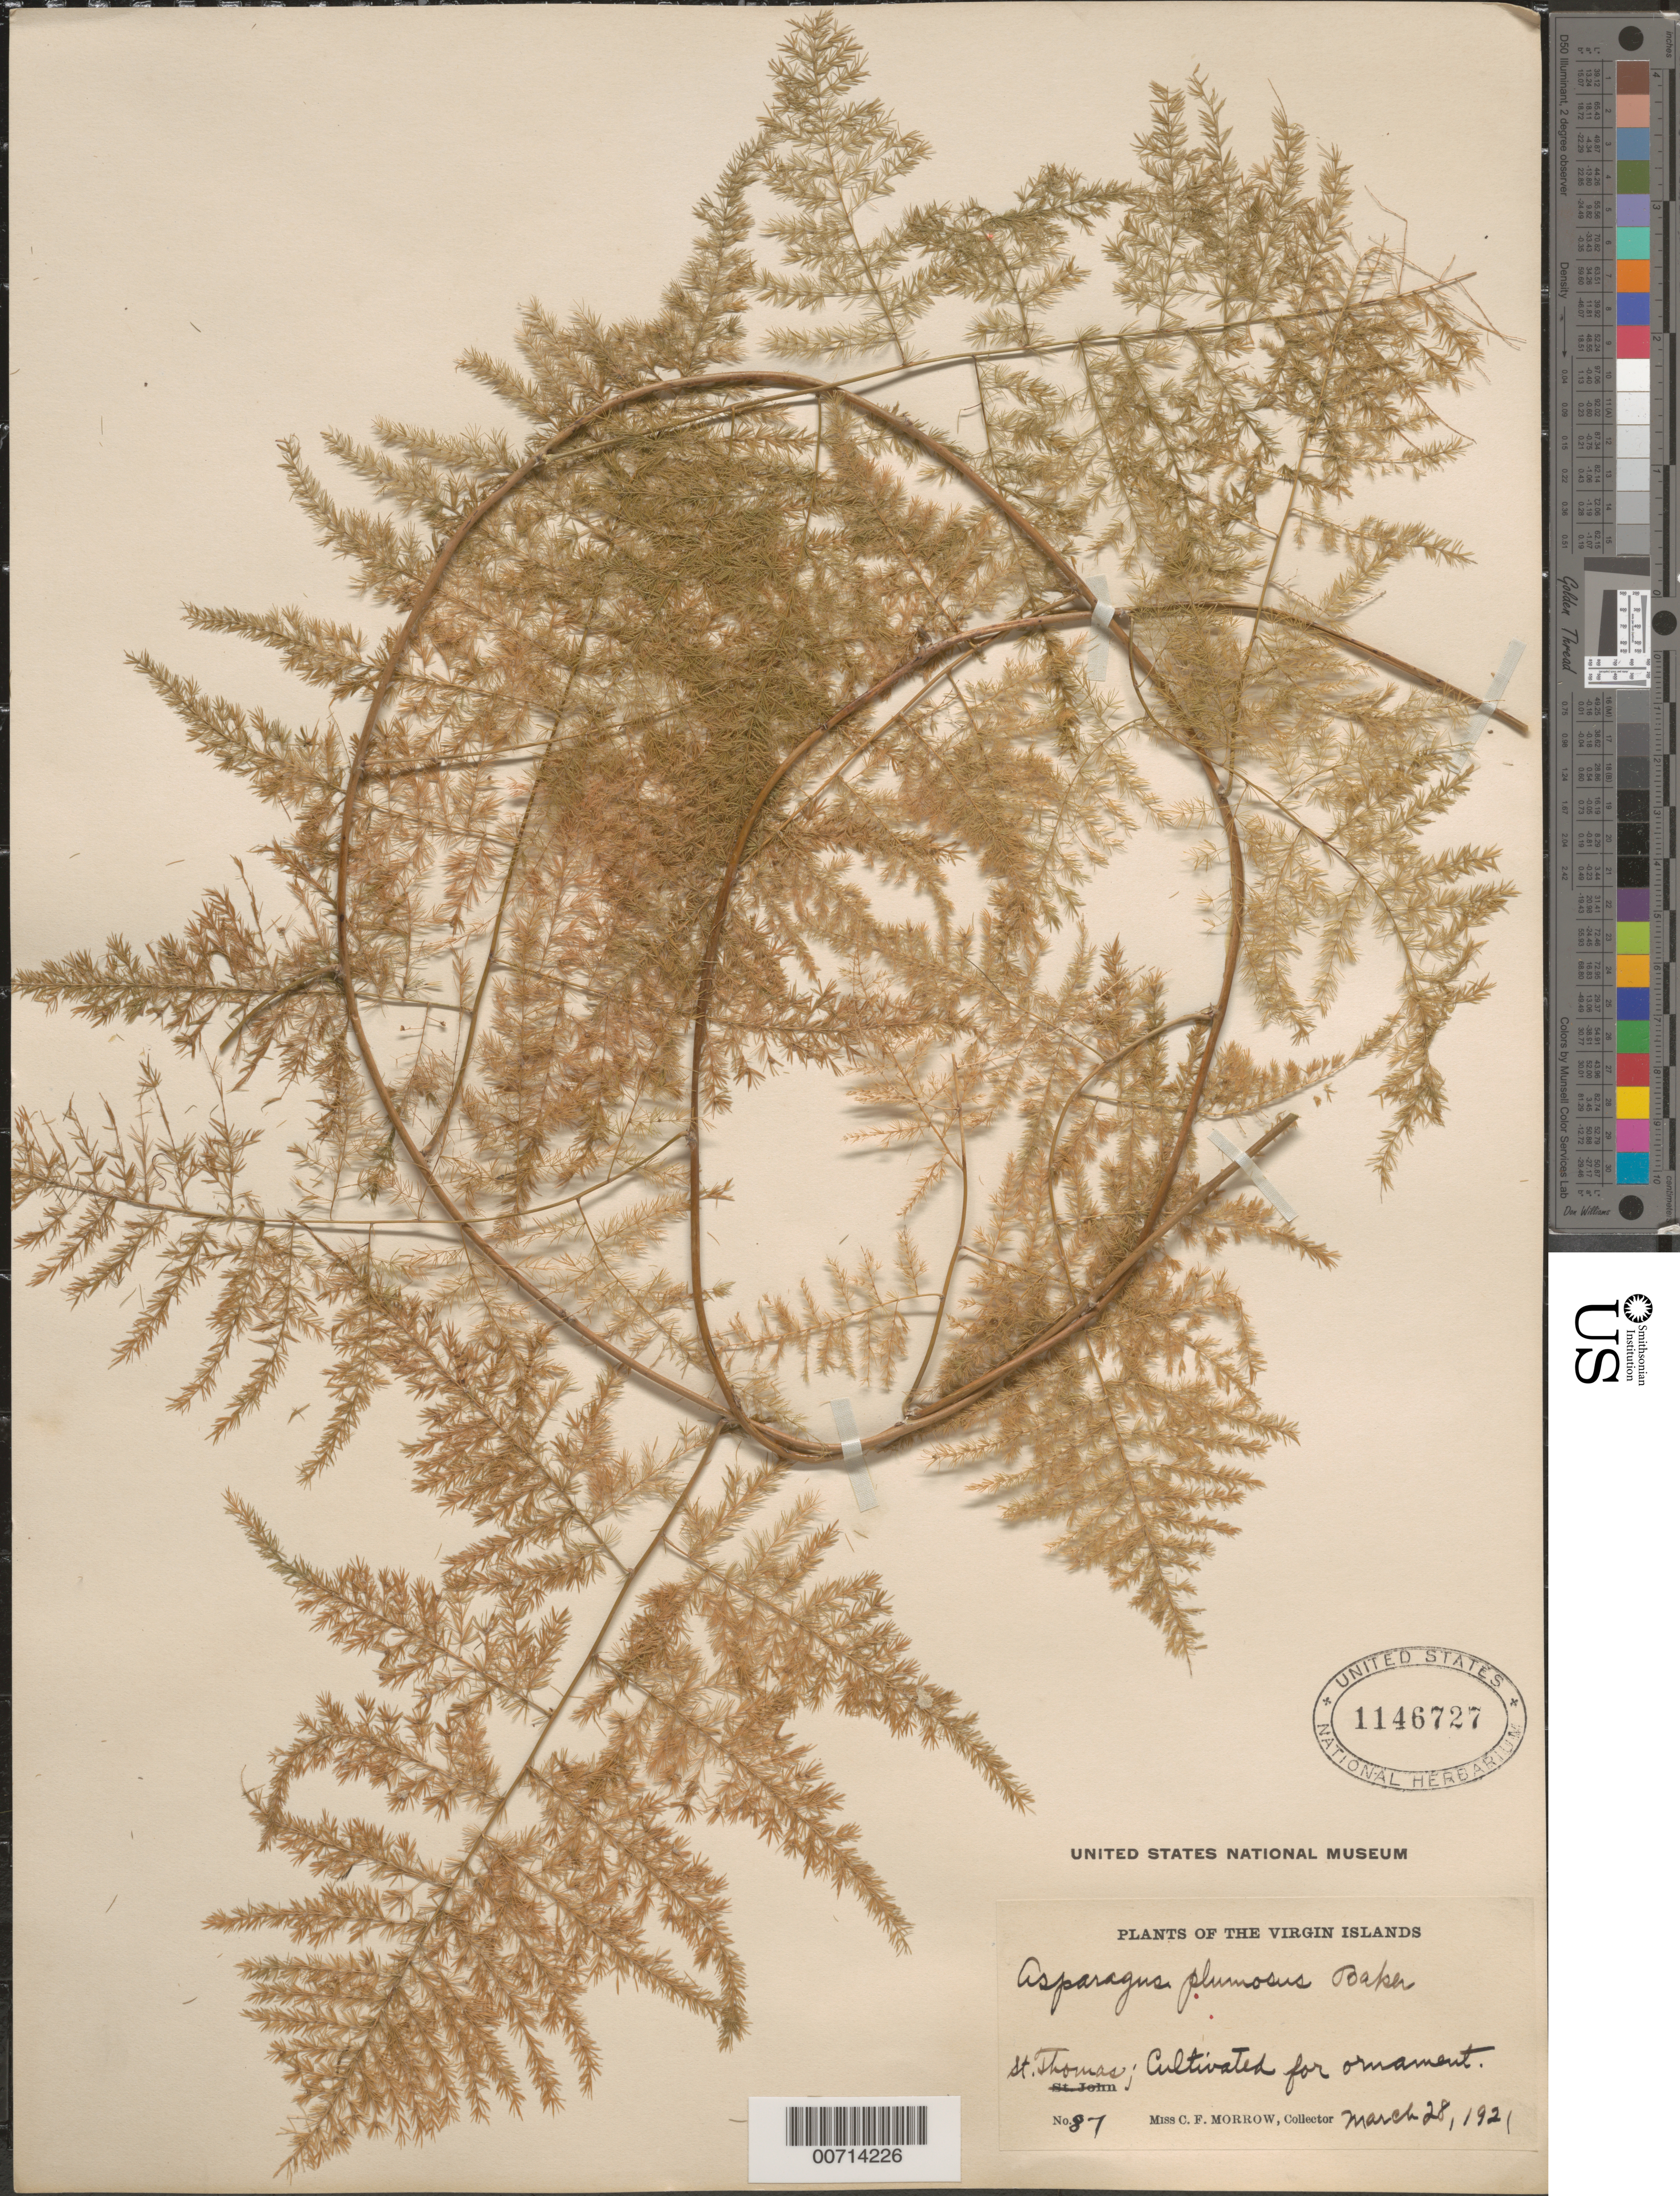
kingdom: Plantae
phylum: Tracheophyta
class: Liliopsida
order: Asparagales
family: Asparagaceae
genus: Asparagus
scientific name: Asparagus plumosus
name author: Baker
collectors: C. Morrow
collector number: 87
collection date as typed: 28 Mar 1921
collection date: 1921-03-28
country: U.S. Virgin Islands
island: St. Thomas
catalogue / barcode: US 1146727